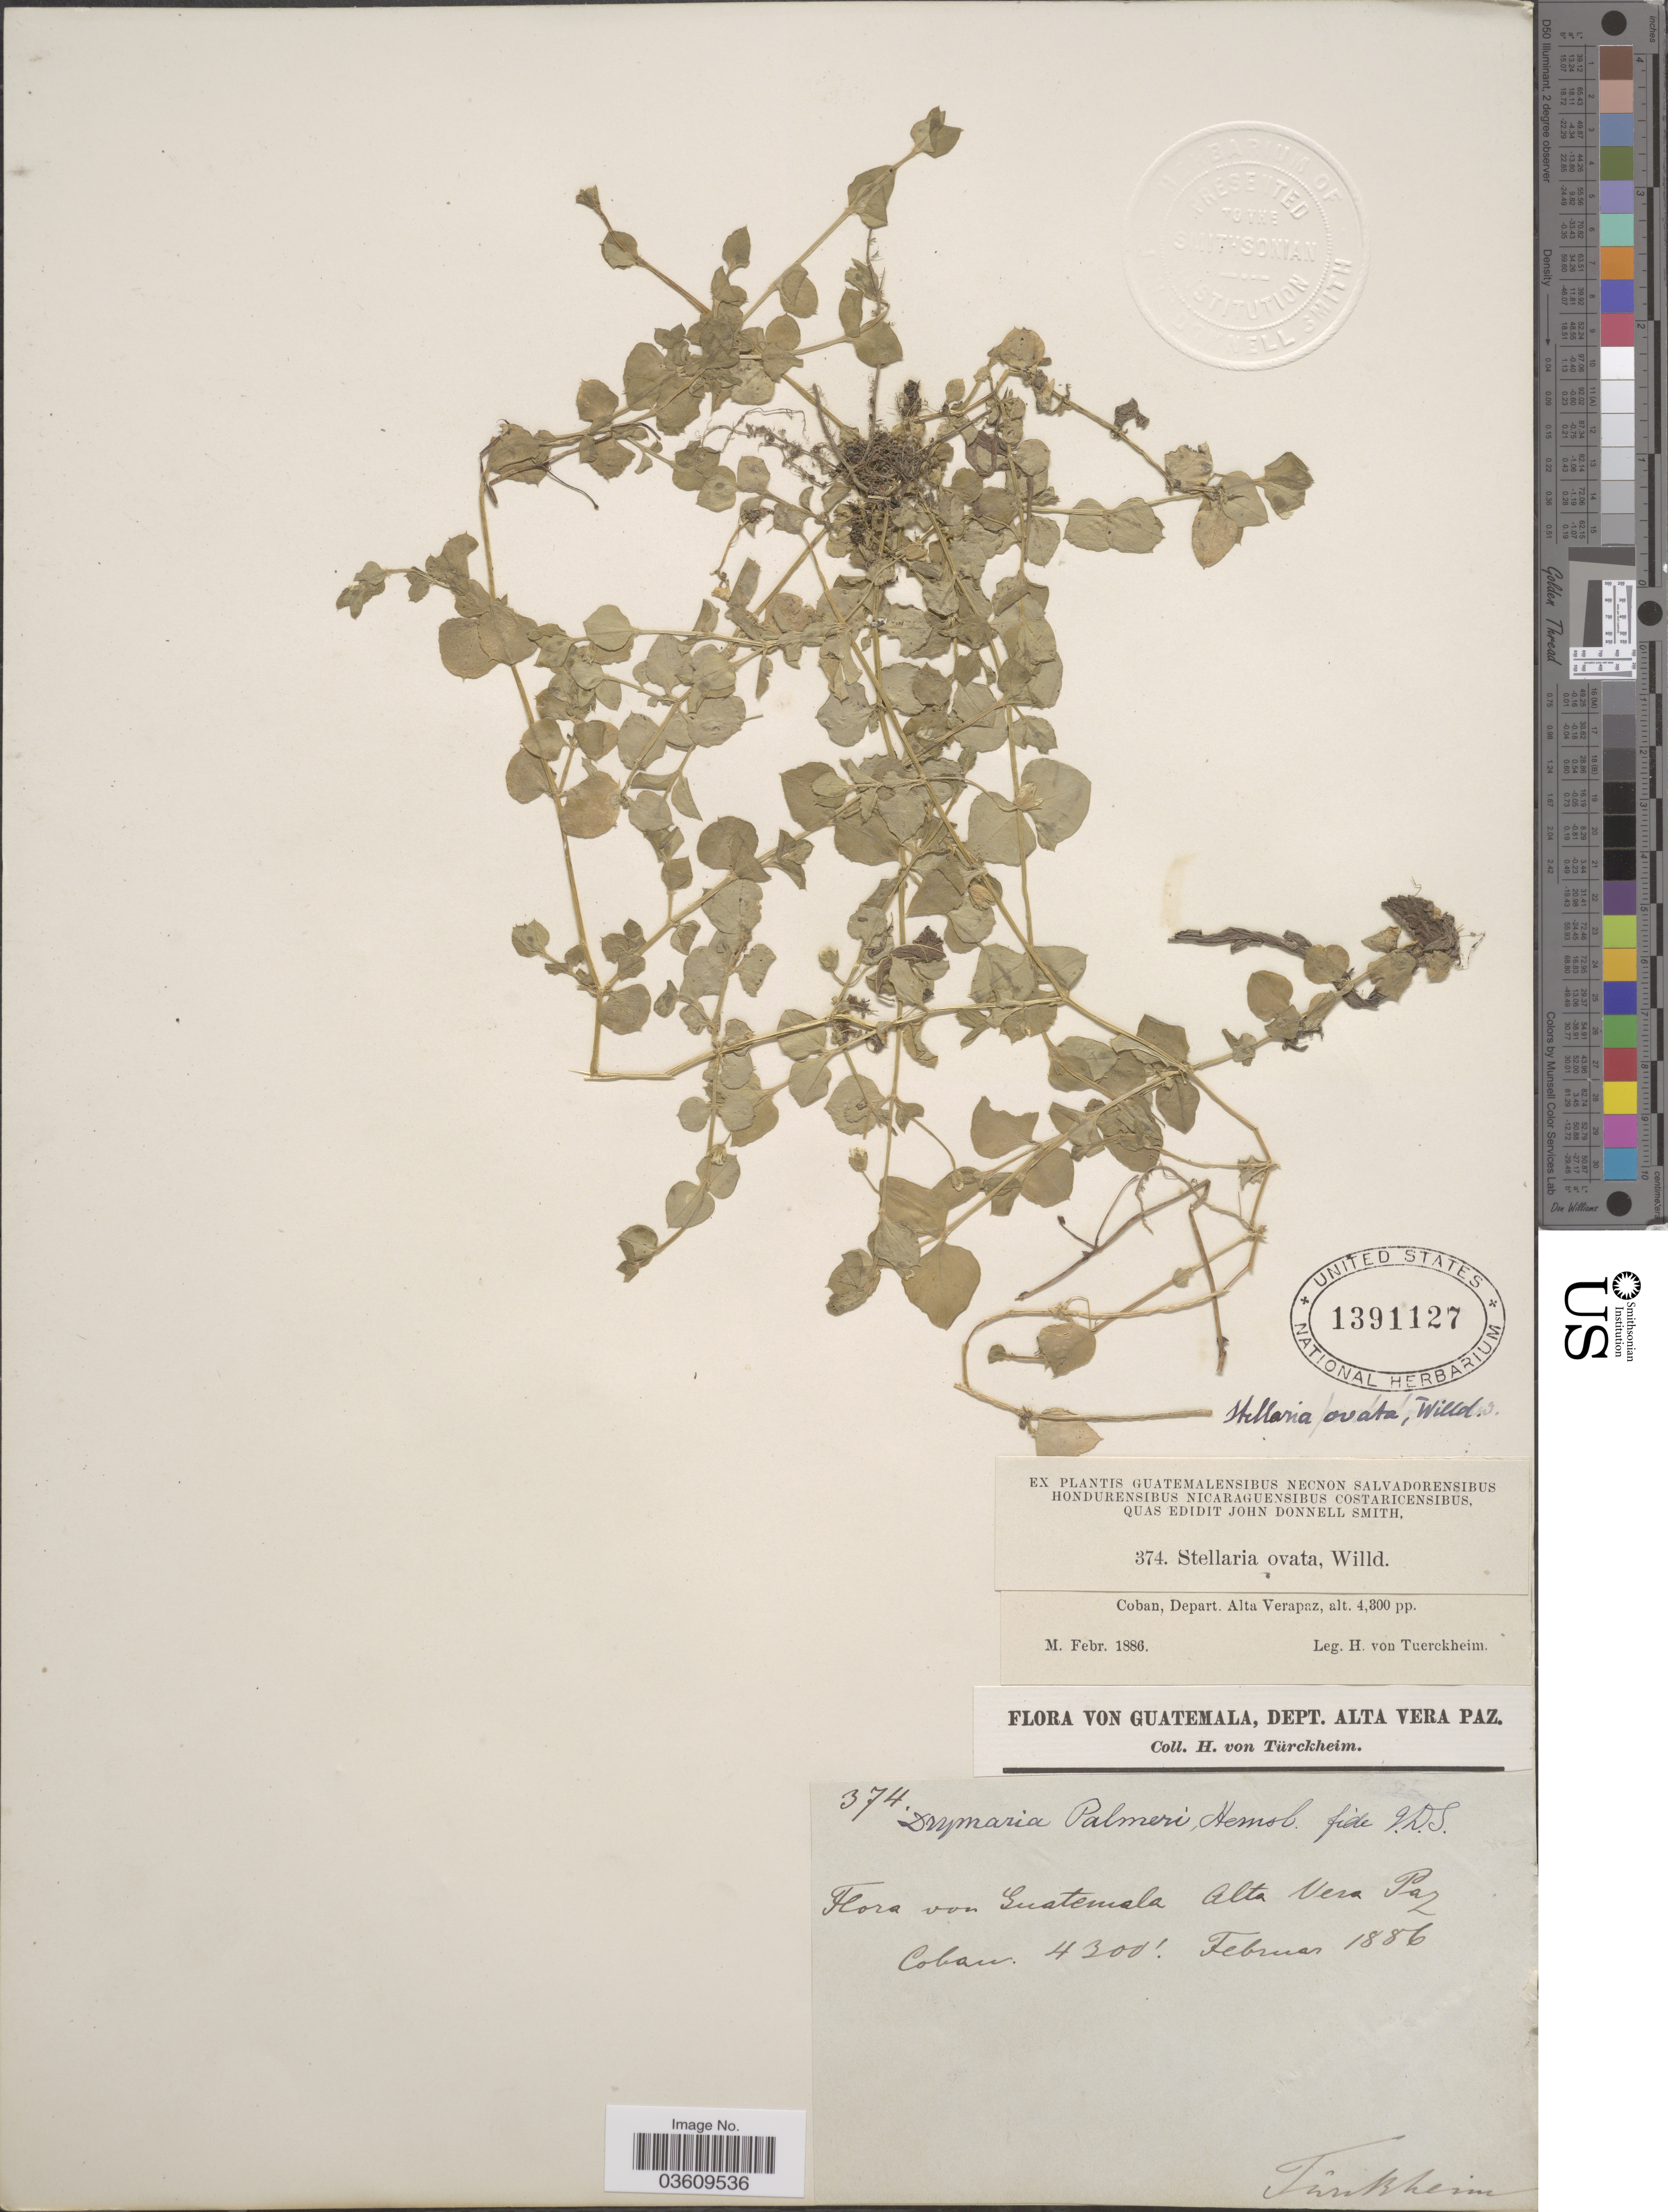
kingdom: Plantae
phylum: Tracheophyta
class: Magnoliopsida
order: Caryophyllales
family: Caryophyllaceae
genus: Stellaria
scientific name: Stellaria ovata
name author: Willd.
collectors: H. von Türckheim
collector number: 374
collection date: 1886-02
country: Guatemala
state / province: Alta Verapaz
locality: Coban, Depart. Alta Verapaz.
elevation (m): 1311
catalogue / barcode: US 1391127